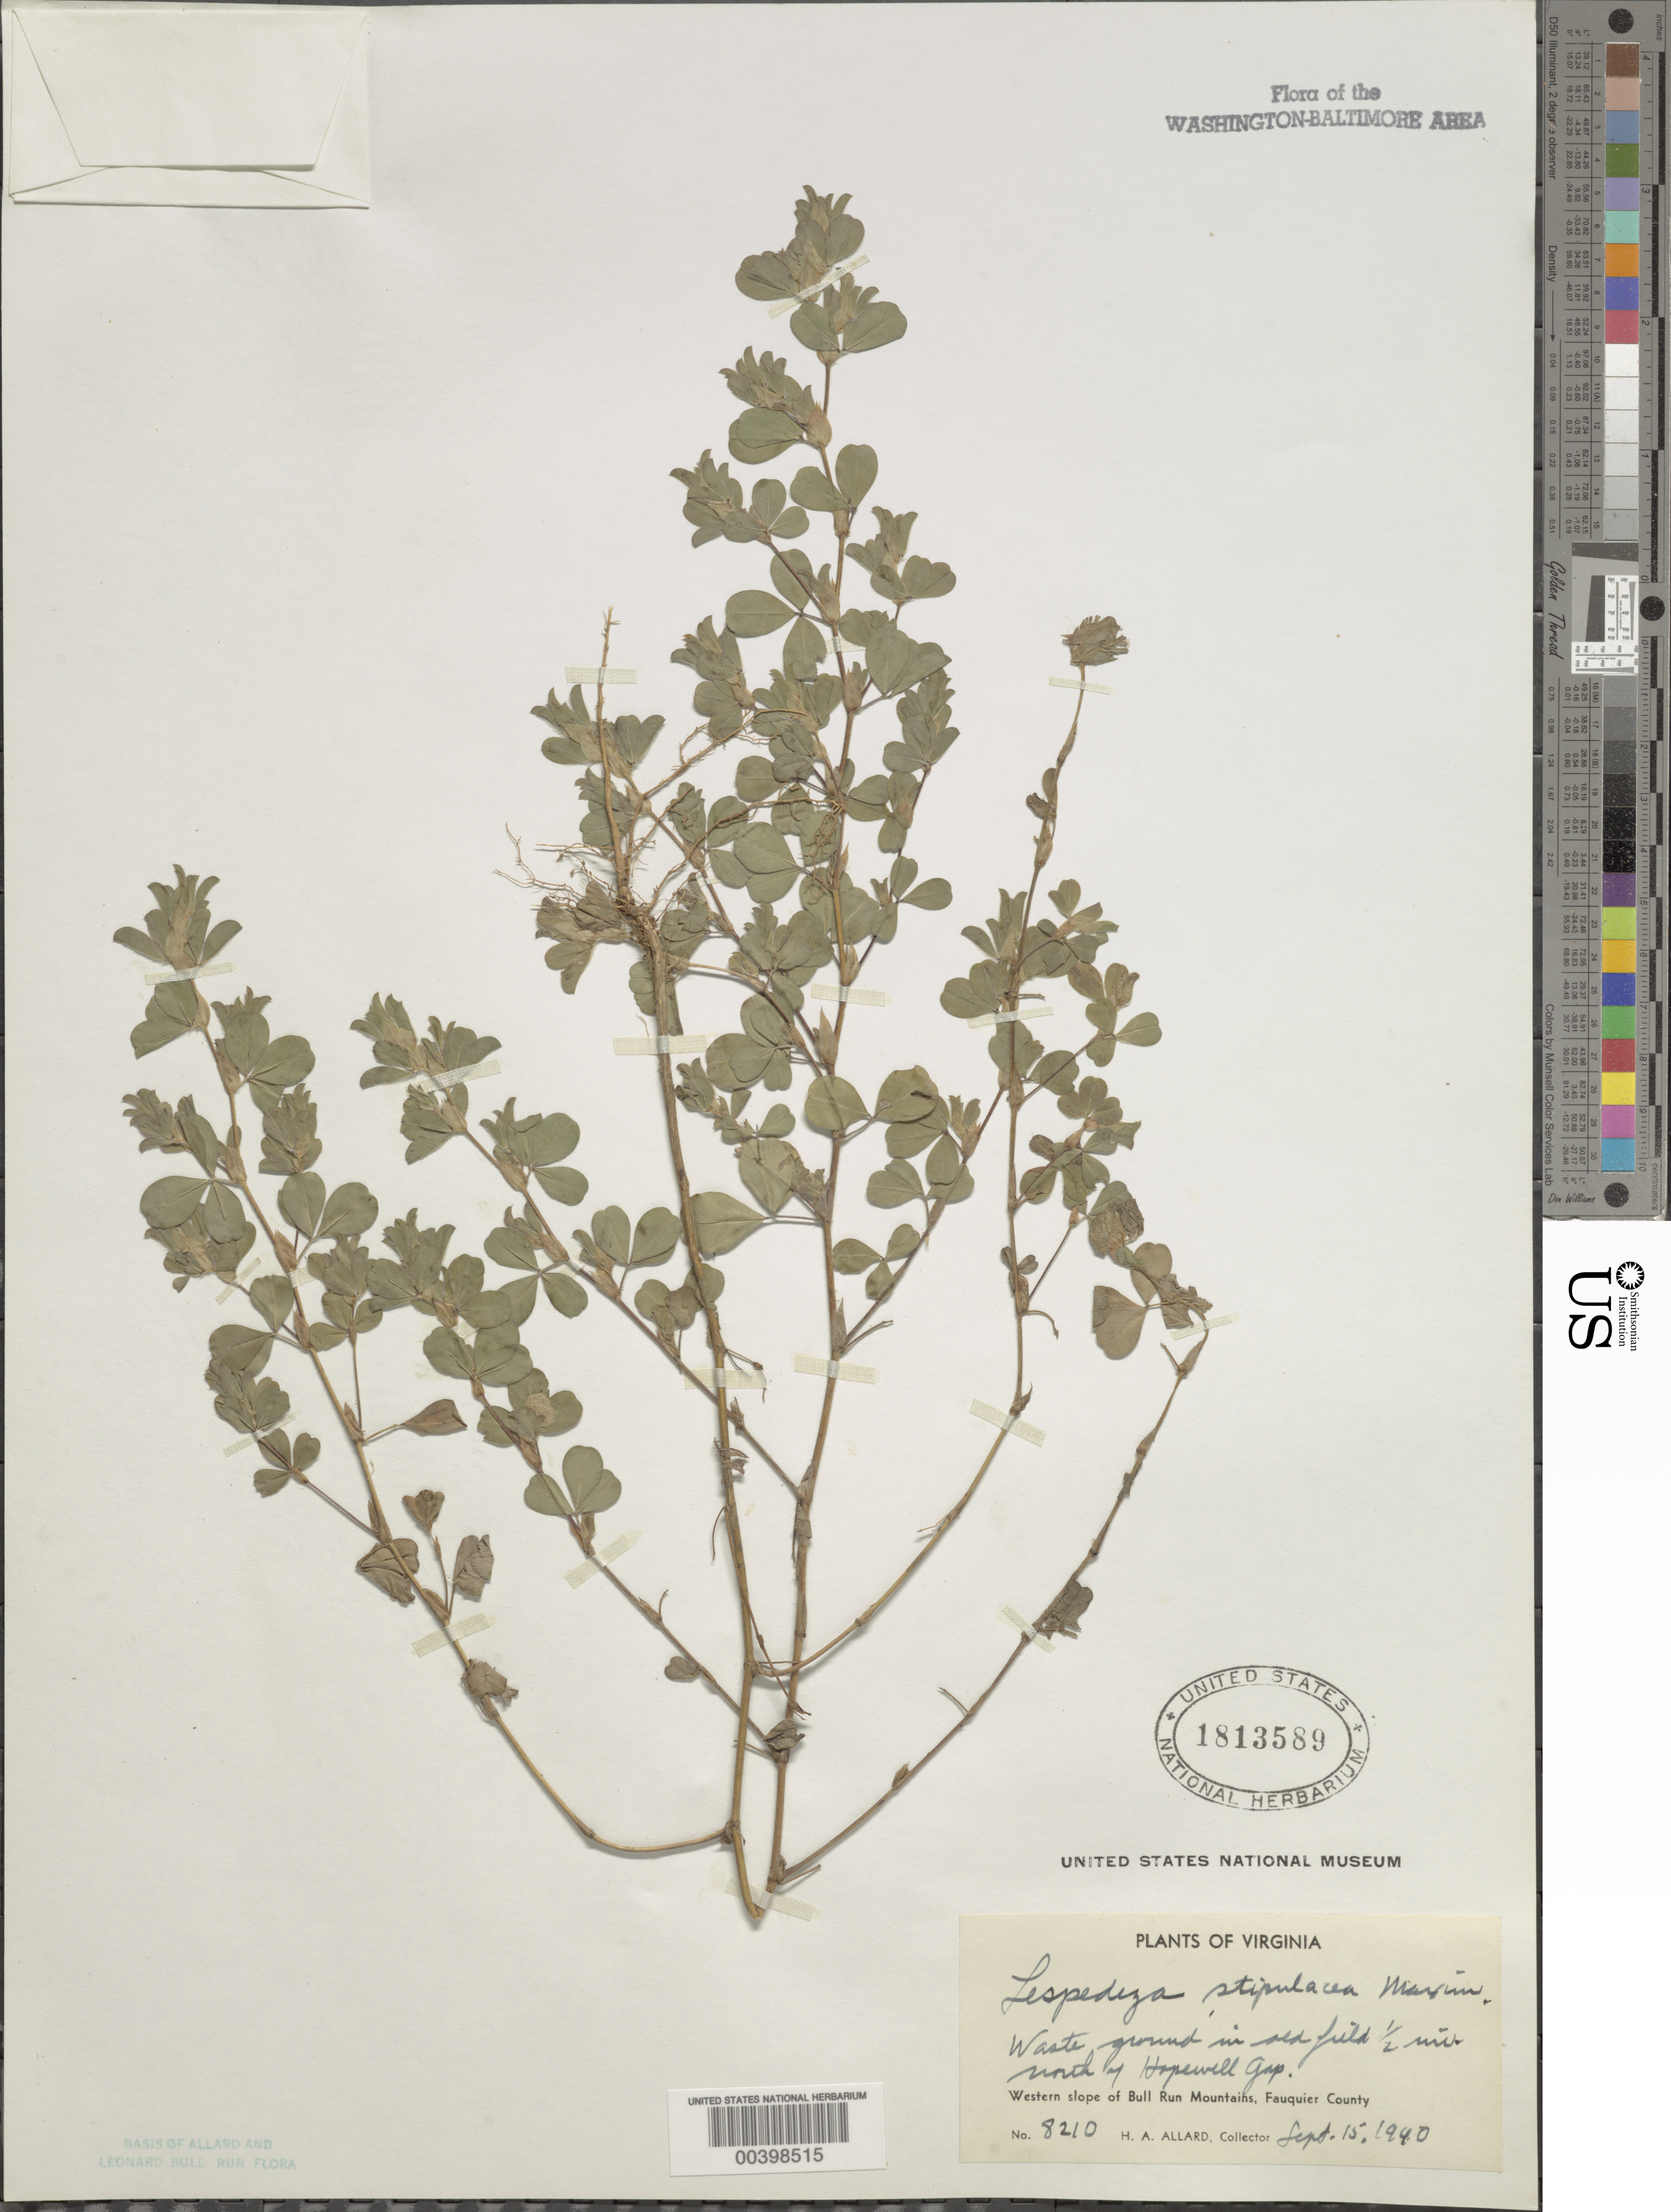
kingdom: Plantae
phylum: Tracheophyta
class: Magnoliopsida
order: Fabales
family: Fabaceae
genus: Kummerowia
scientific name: Kummerowia stipulacea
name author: (Maxim.) Makino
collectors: H. A. Allard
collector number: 8210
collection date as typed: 15 Sep 1940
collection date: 1940-09-15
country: United States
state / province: Virginia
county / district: Fauquier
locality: North of Hopewell Gap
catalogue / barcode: US 1813589